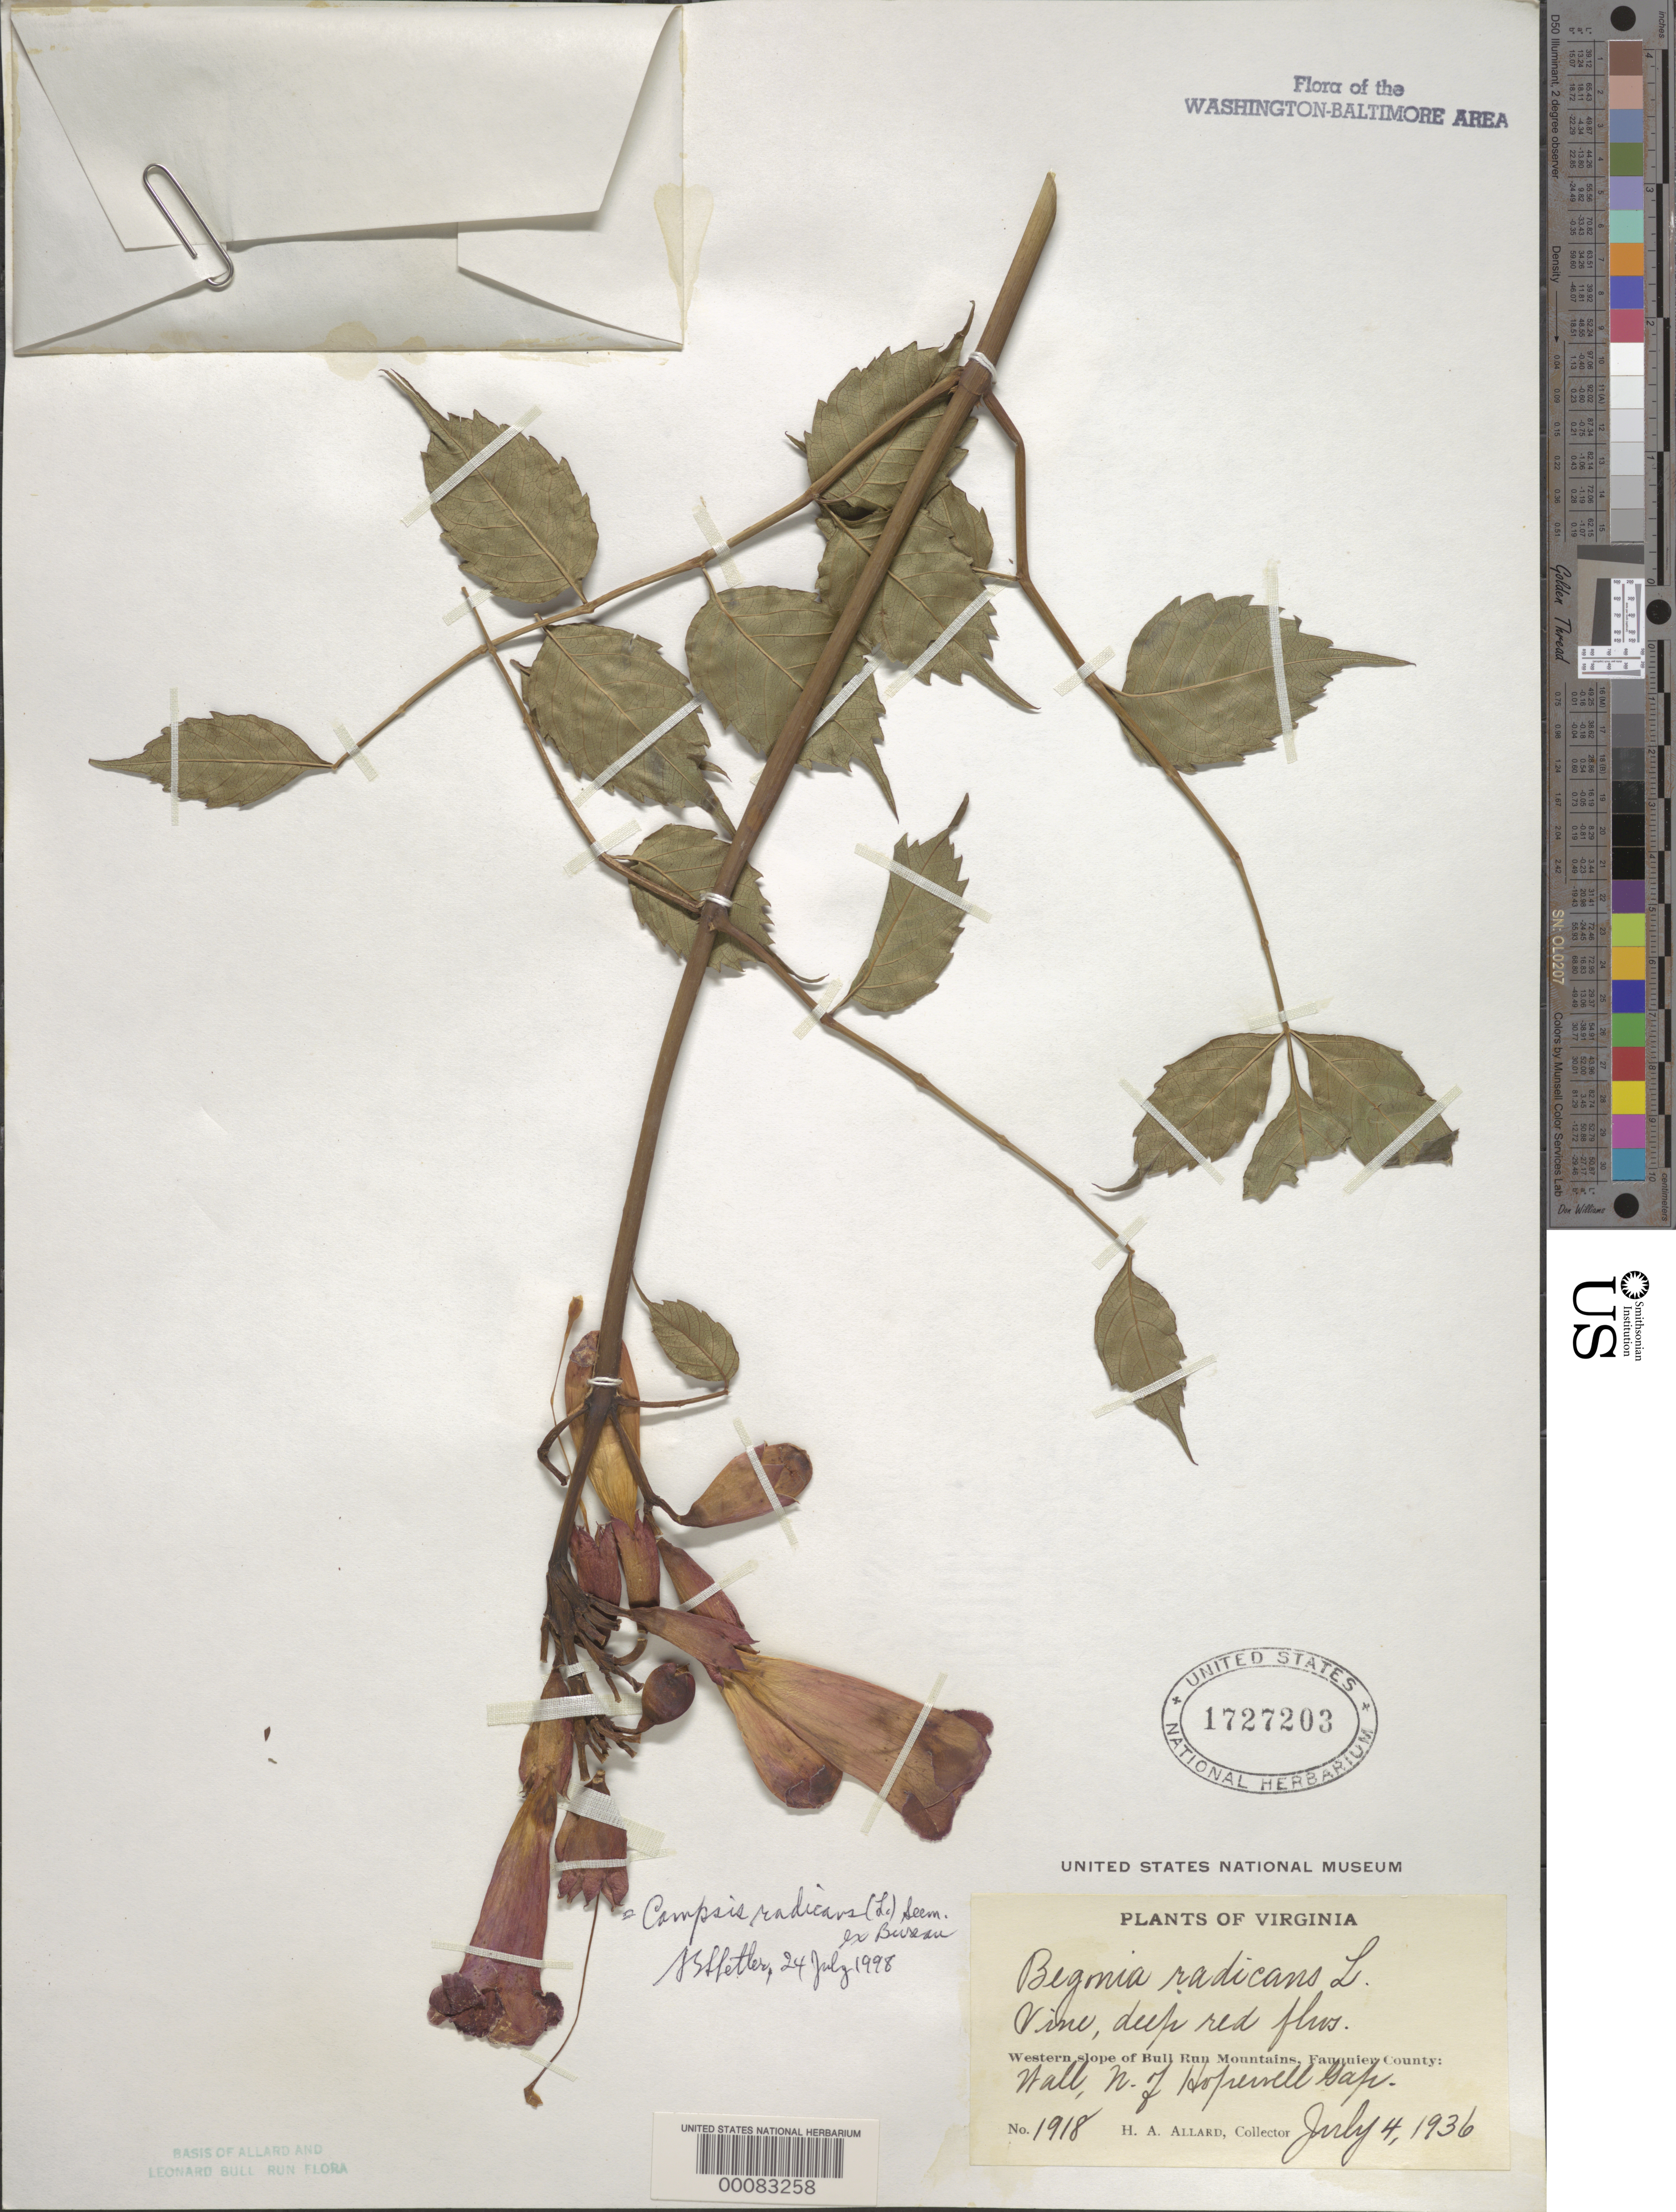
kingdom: Plantae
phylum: Tracheophyta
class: Magnoliopsida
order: Lamiales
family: Bignoniaceae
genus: Campsis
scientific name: Campsis radicans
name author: (L.) Seem.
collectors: H. A. Allard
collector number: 1918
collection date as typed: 04 Jul 1936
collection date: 1936-07-04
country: United States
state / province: Virginia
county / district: Fauquier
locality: North of Hopewell Gap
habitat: Wall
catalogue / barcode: US 1727203